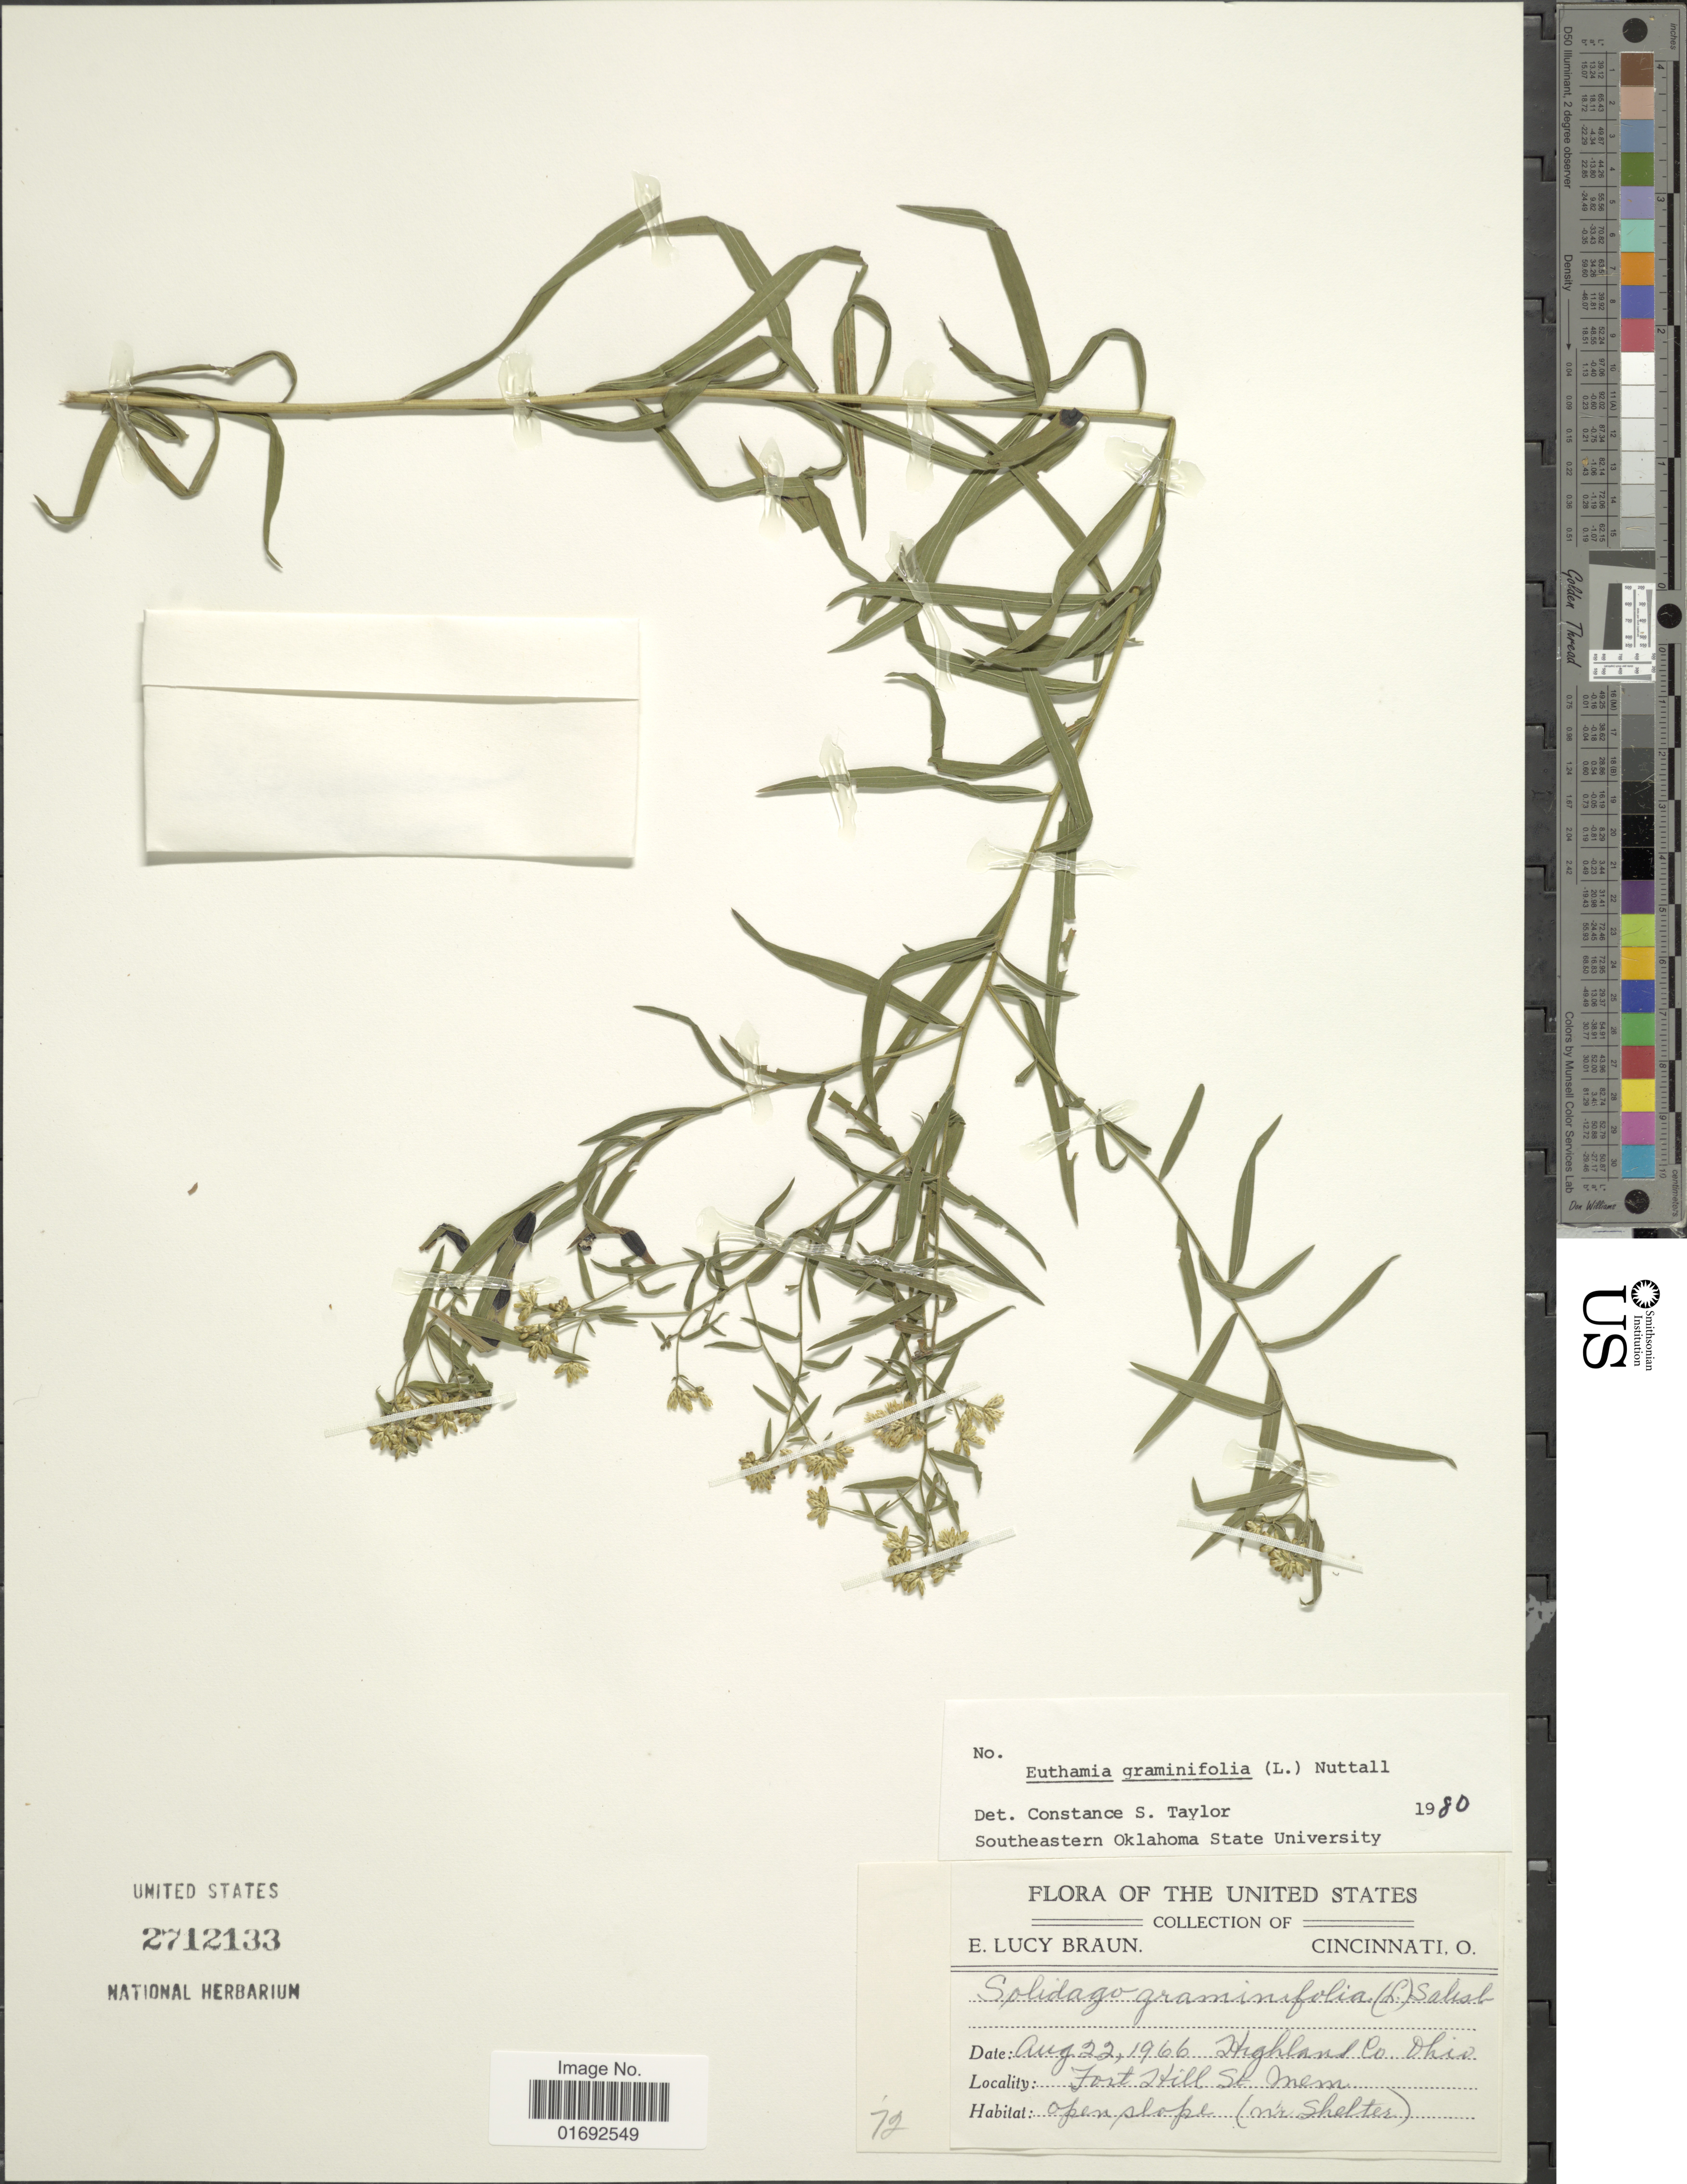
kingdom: Plantae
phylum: Tracheophyta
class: Magnoliopsida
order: Asterales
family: Asteraceae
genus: Euthamia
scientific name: Euthamia graminifolia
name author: (L.) Nutt.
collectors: E. L. Braun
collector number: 72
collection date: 1966-08-22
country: United States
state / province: Ohio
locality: Highland Co., Fort Hill St. Mem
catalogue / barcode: US 2712133